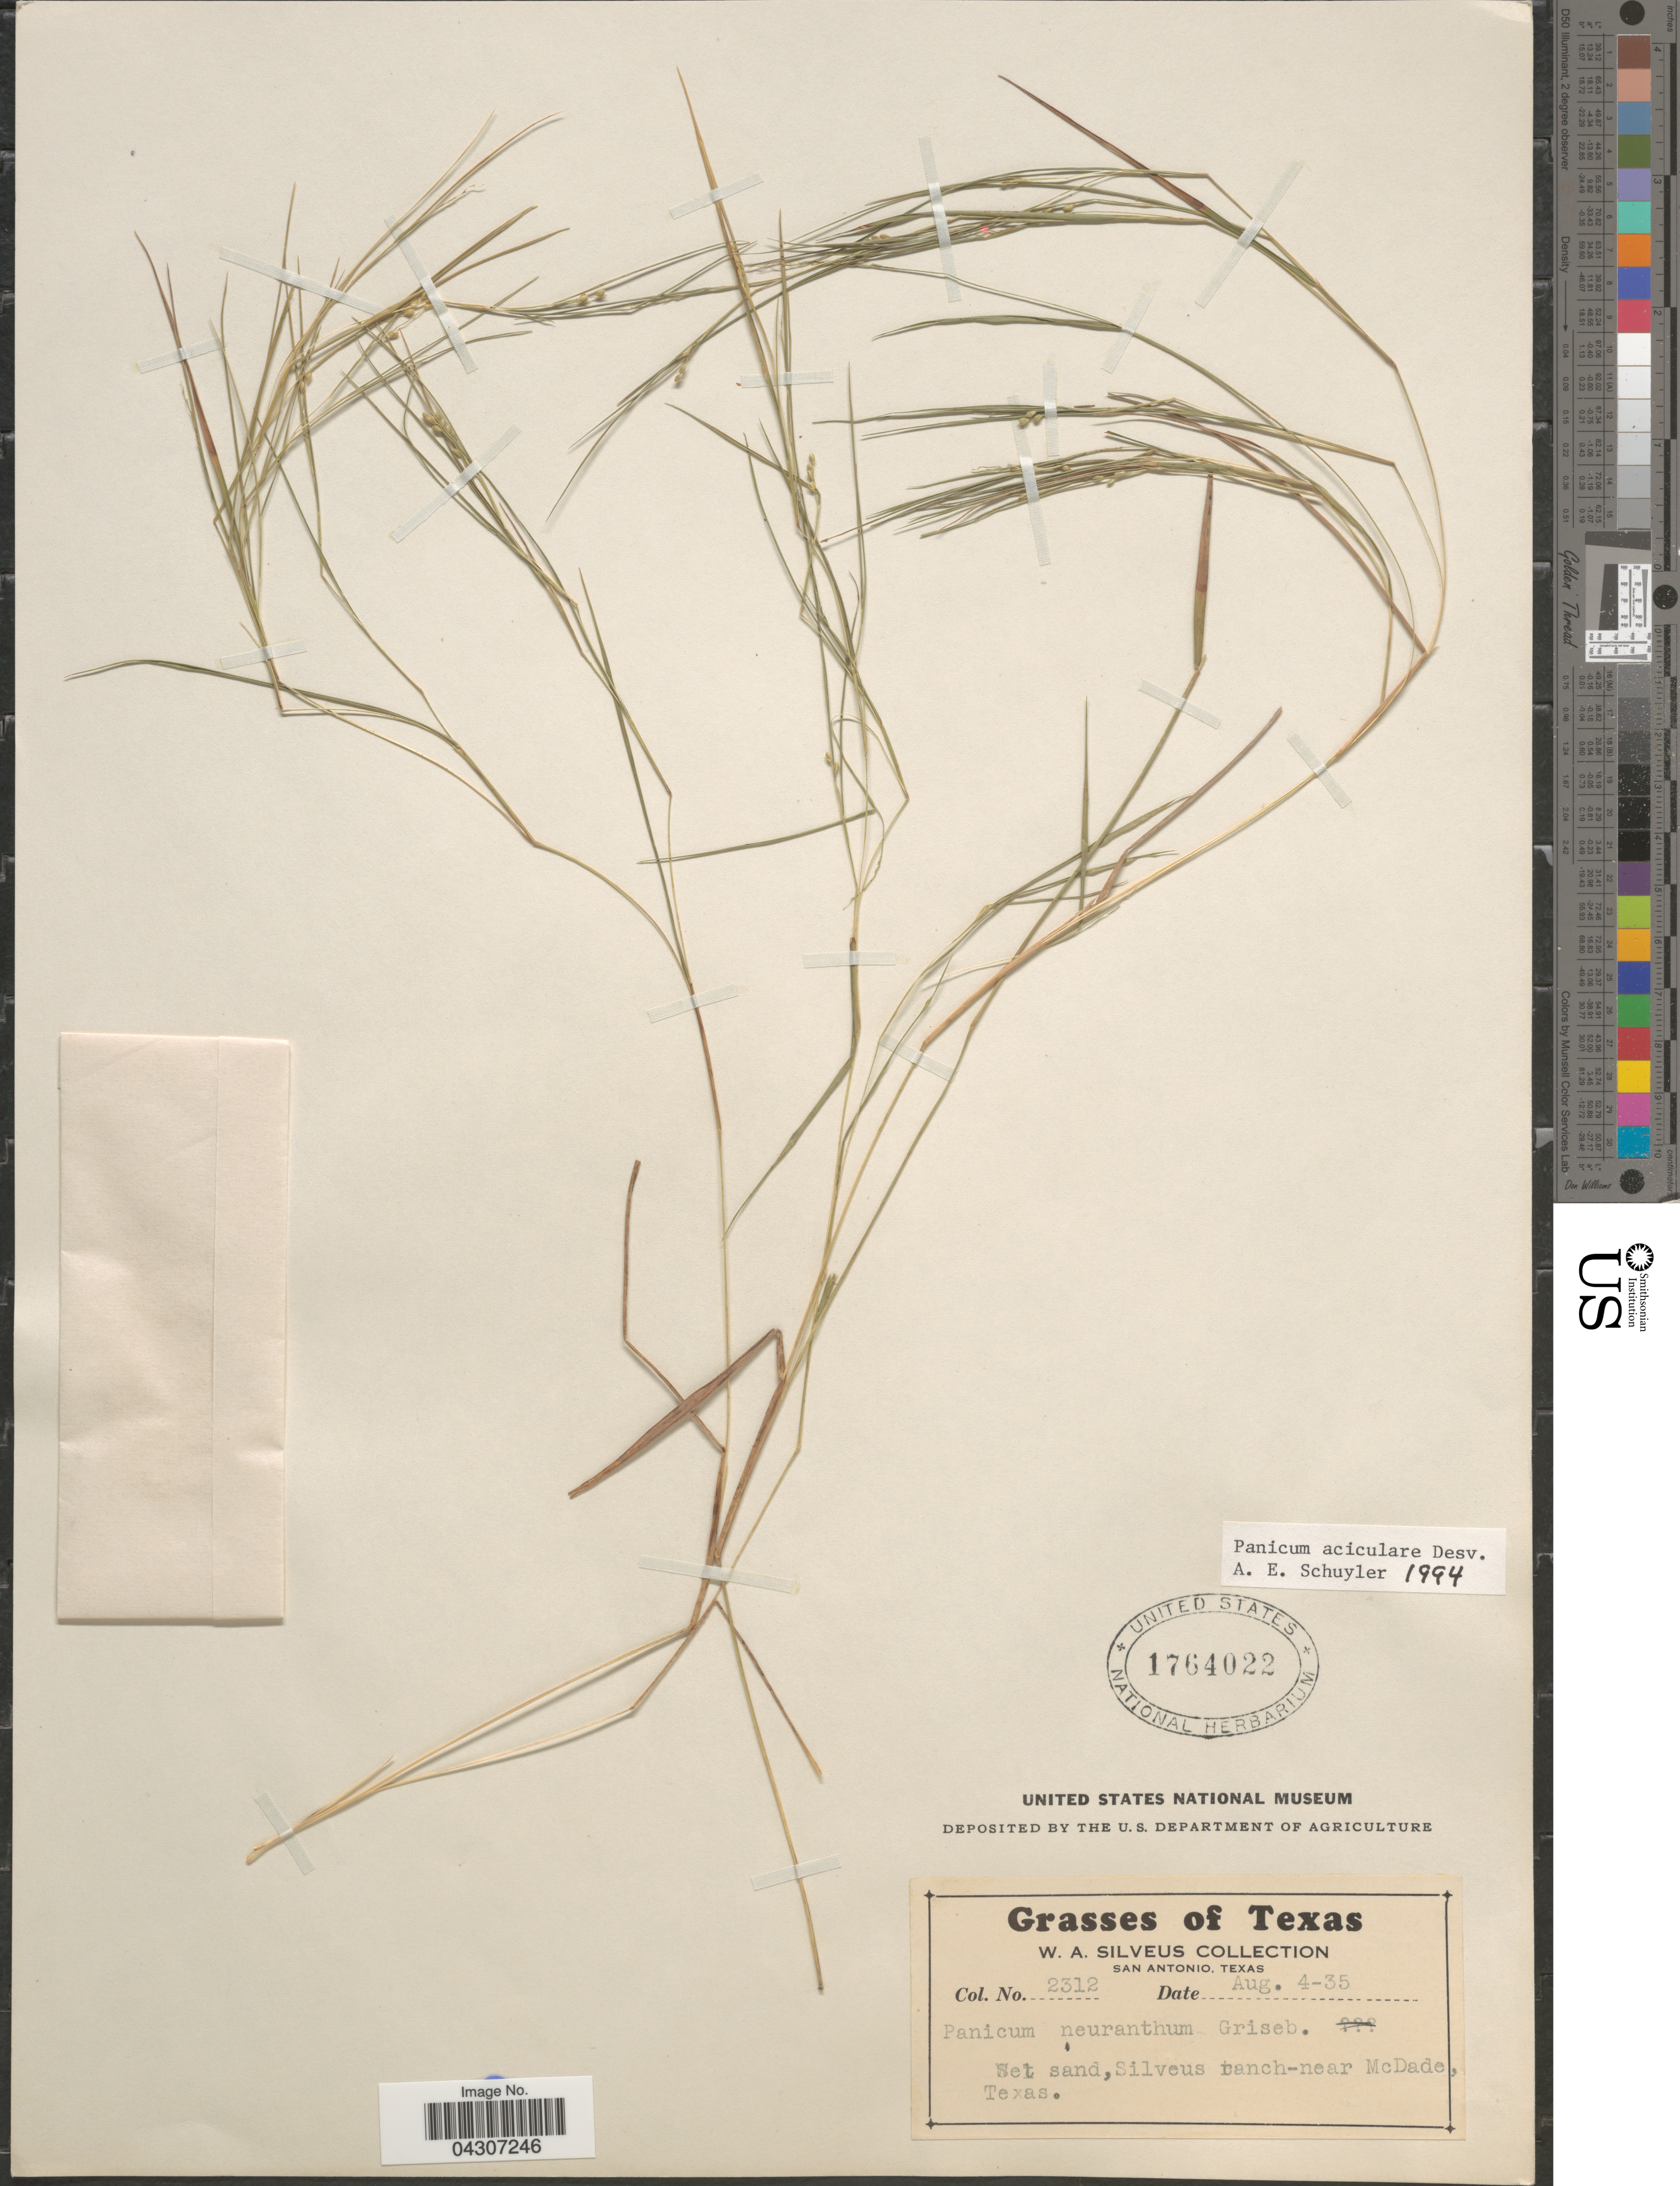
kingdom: Plantae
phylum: Tracheophyta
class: Liliopsida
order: Poales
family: Poaceae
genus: Dichanthelium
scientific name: Dichanthelium aciculare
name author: (Desv. ex Poir.) Gould & C.A. Clark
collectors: W. Silveus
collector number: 2312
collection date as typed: Transcribed d/m/y: 4/8/35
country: United States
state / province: Texas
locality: Wet sand, Silveus ranch-near McDade.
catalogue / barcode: US 1764022